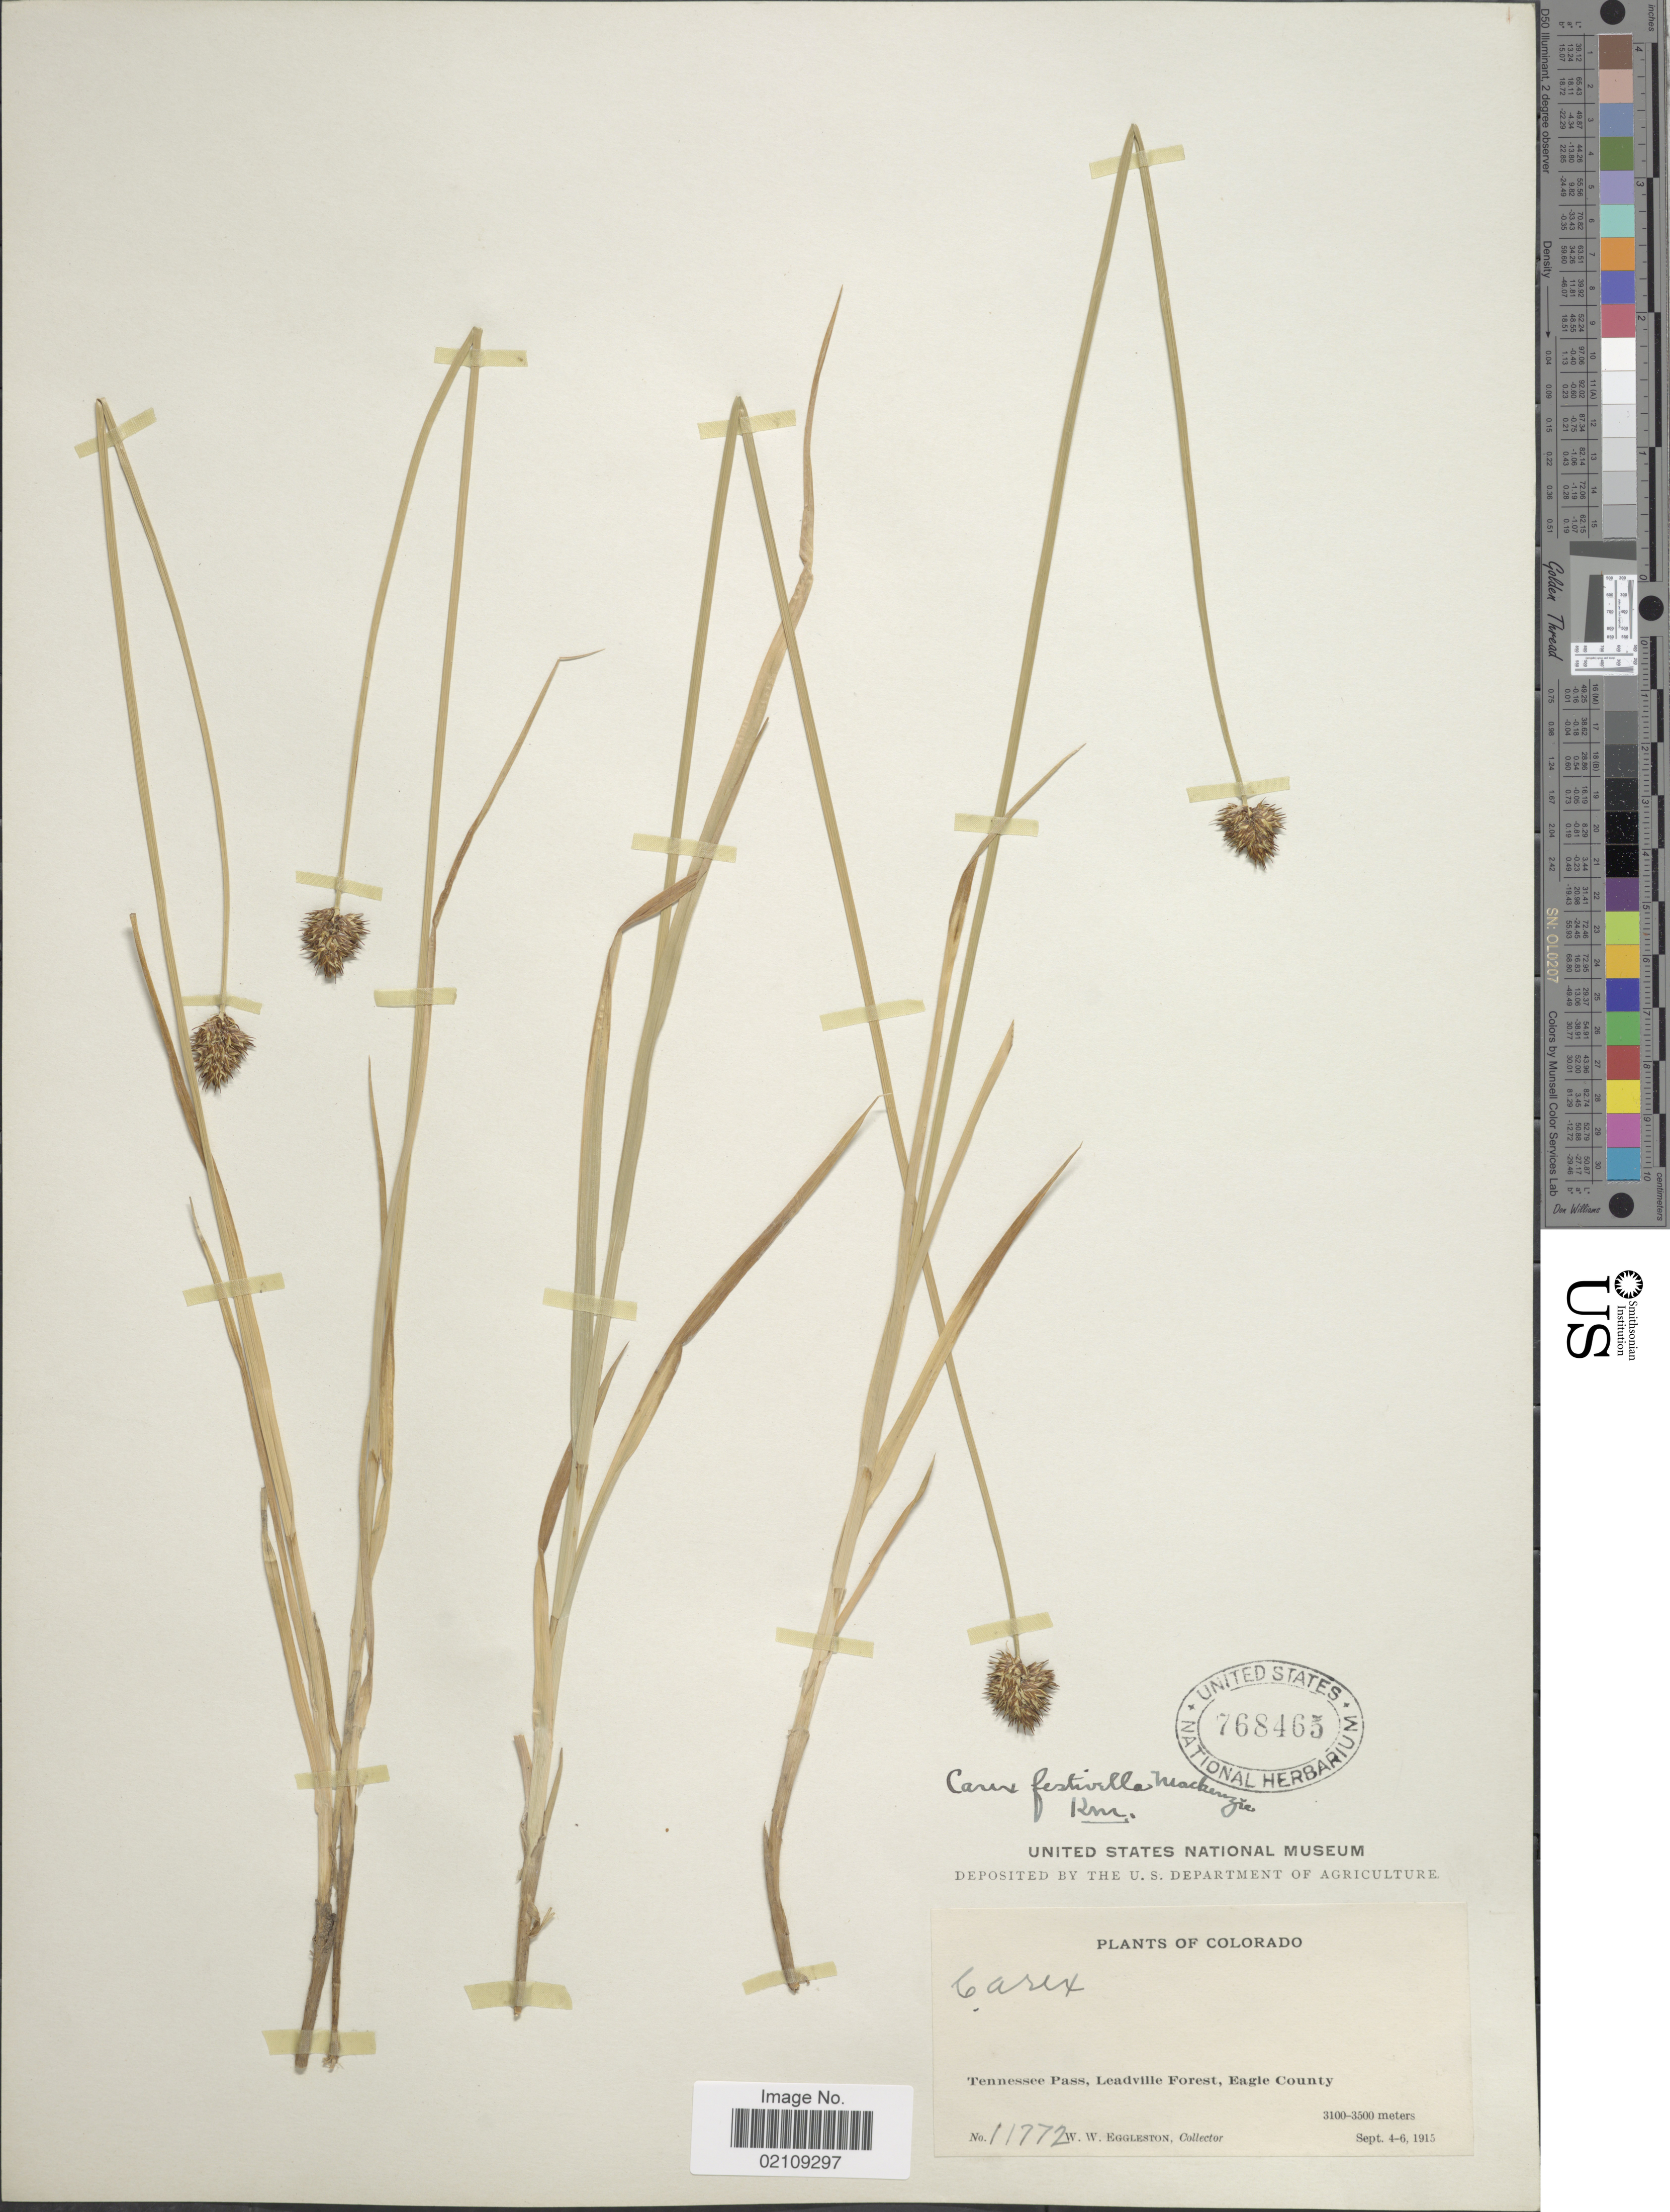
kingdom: Plantae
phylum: Tracheophyta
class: Liliopsida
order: Poales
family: Cyperaceae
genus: Carex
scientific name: Carex microptera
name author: Mack.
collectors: W. W. Eggleston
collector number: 11772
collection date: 1915-09-04/1915-09-06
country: United States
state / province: Colorado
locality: Tennessee Pass, Leadville Forest, Eagle County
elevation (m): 3100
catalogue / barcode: US 768465